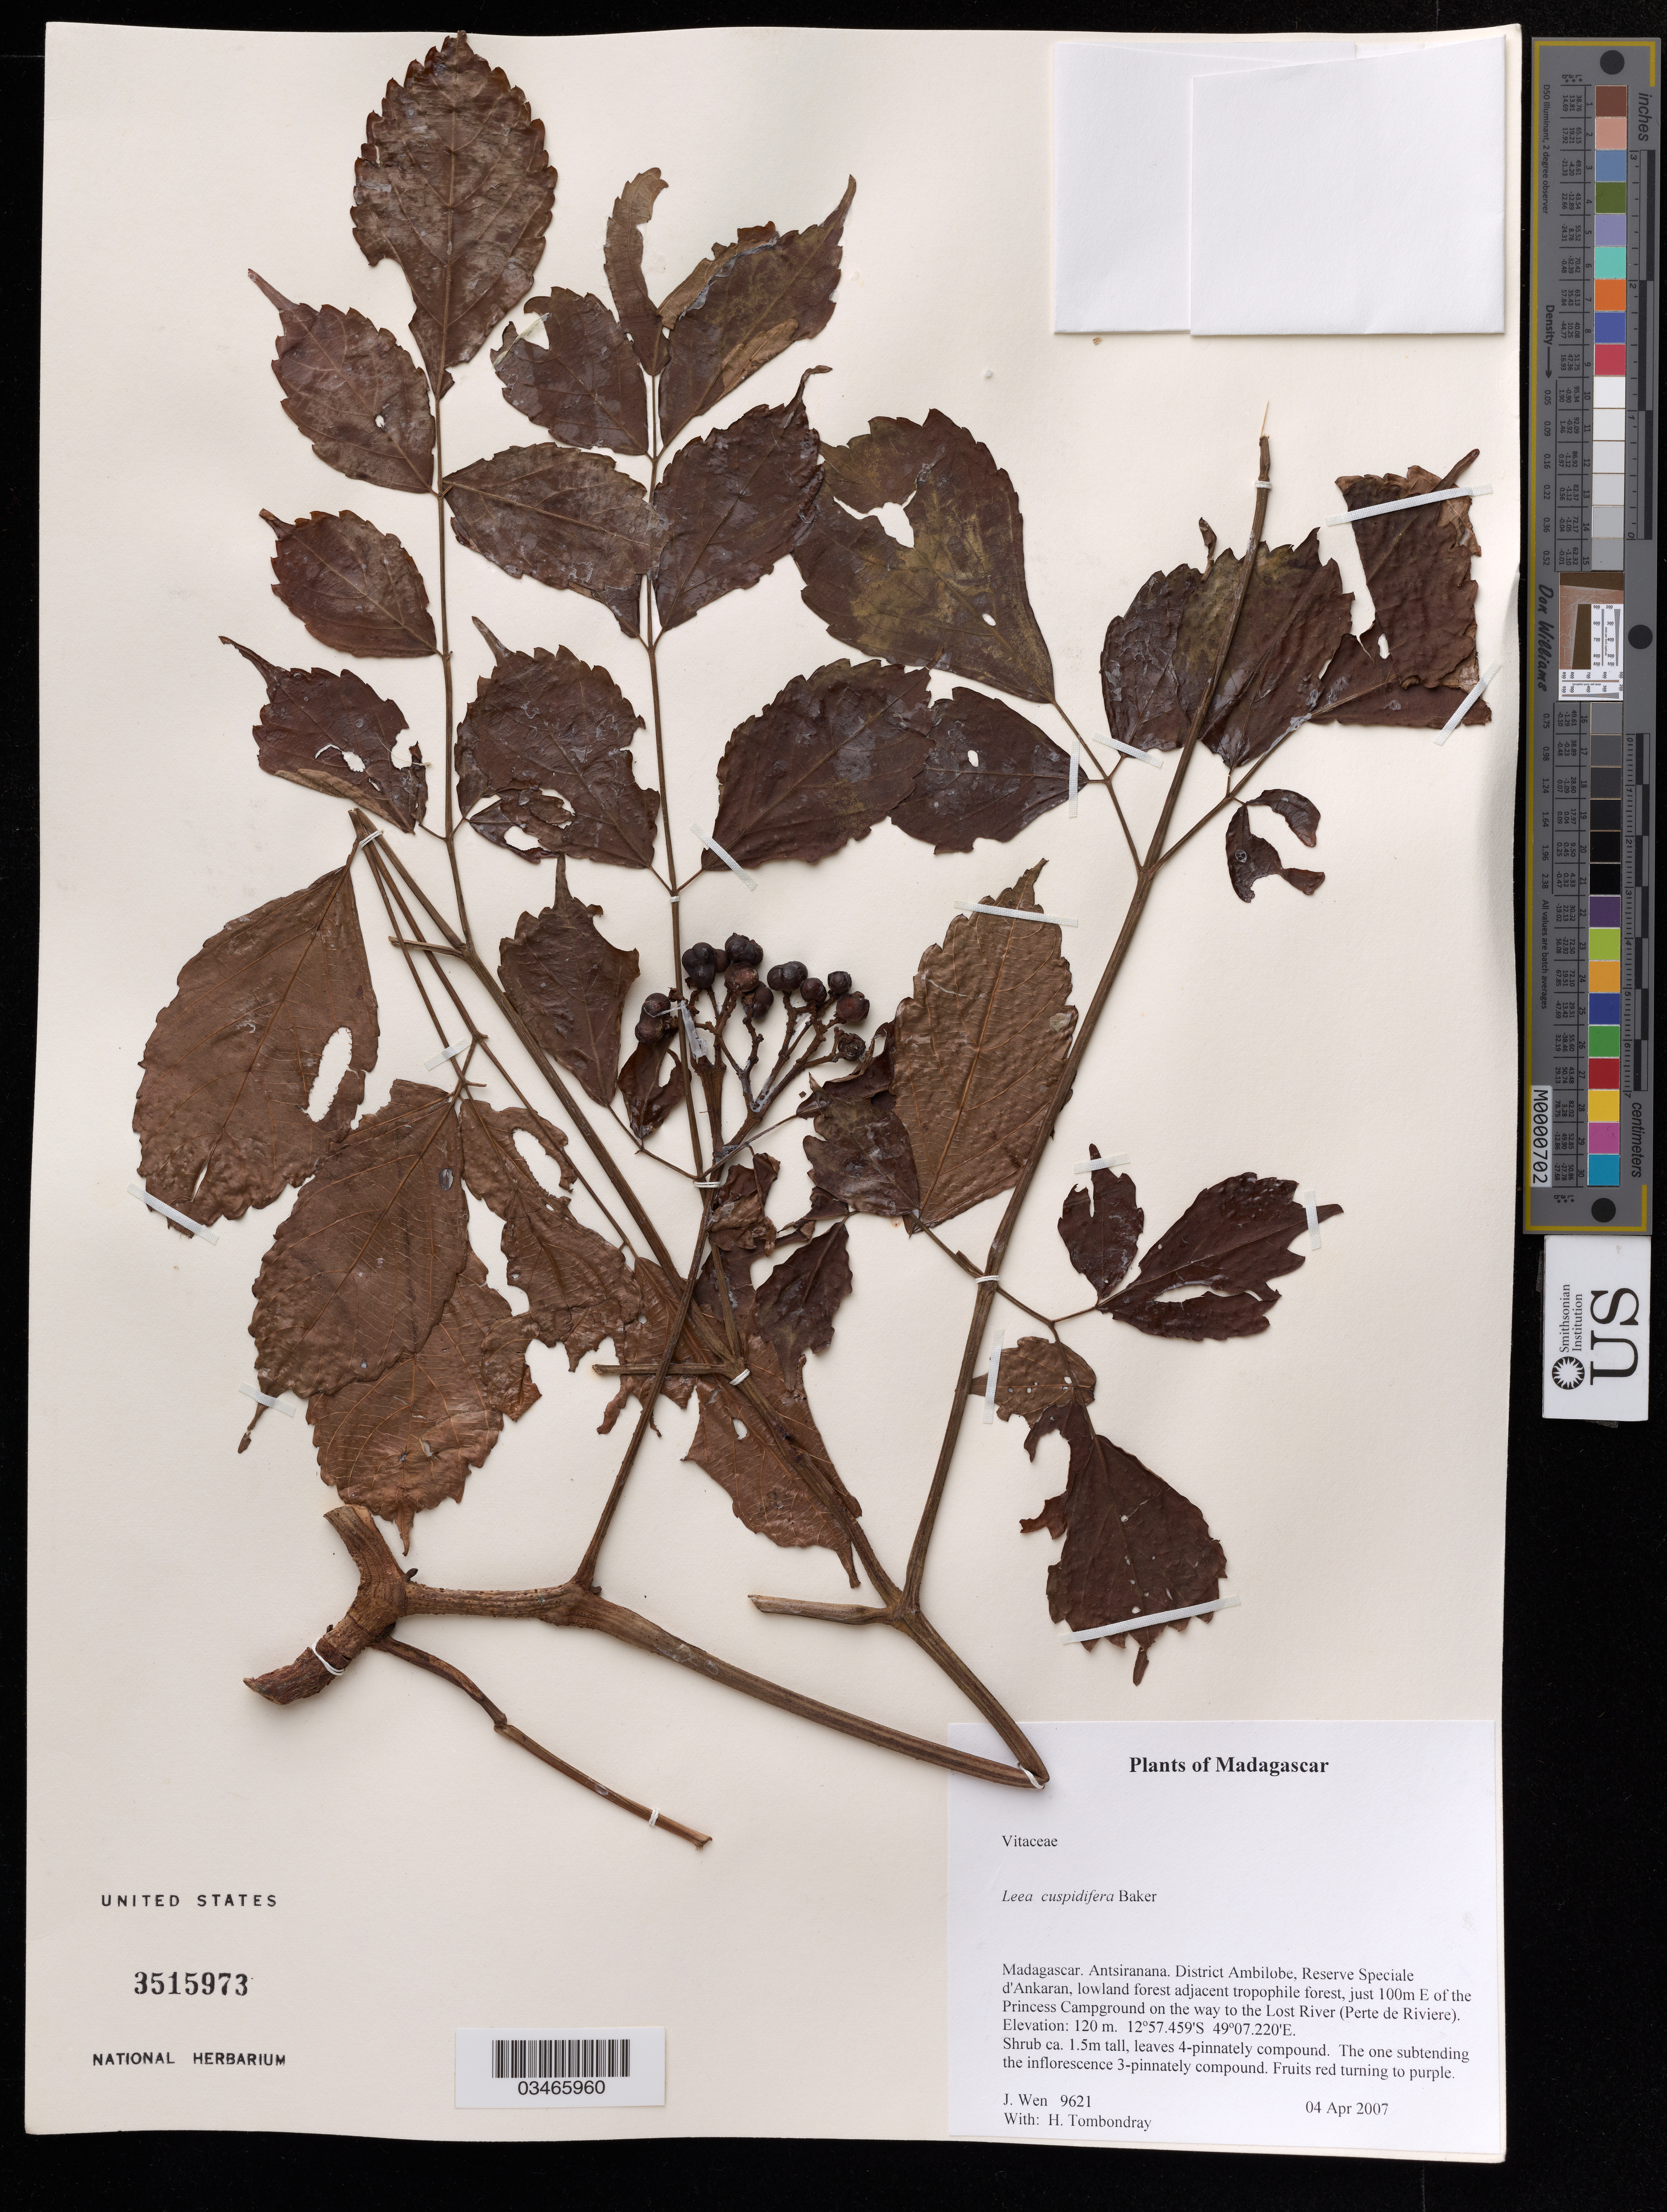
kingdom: Plantae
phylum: Tracheophyta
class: Magnoliopsida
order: Vitales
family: Vitaceae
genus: Leea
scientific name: Leea cuspidifera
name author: Baker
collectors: J. Wen & H. Tombondray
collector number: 9621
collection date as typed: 04 Apr 2007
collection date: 2007-04-04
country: Madagascar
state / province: Diana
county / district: Ambilobe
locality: District Ambilobe, Reserve Speciale d'Ankaran, lowland forest adjacent tropophile forest, just 100m E of the Princess Campground on the way to the Lost River (Perte de Riviere).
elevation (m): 120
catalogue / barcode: US 3515973